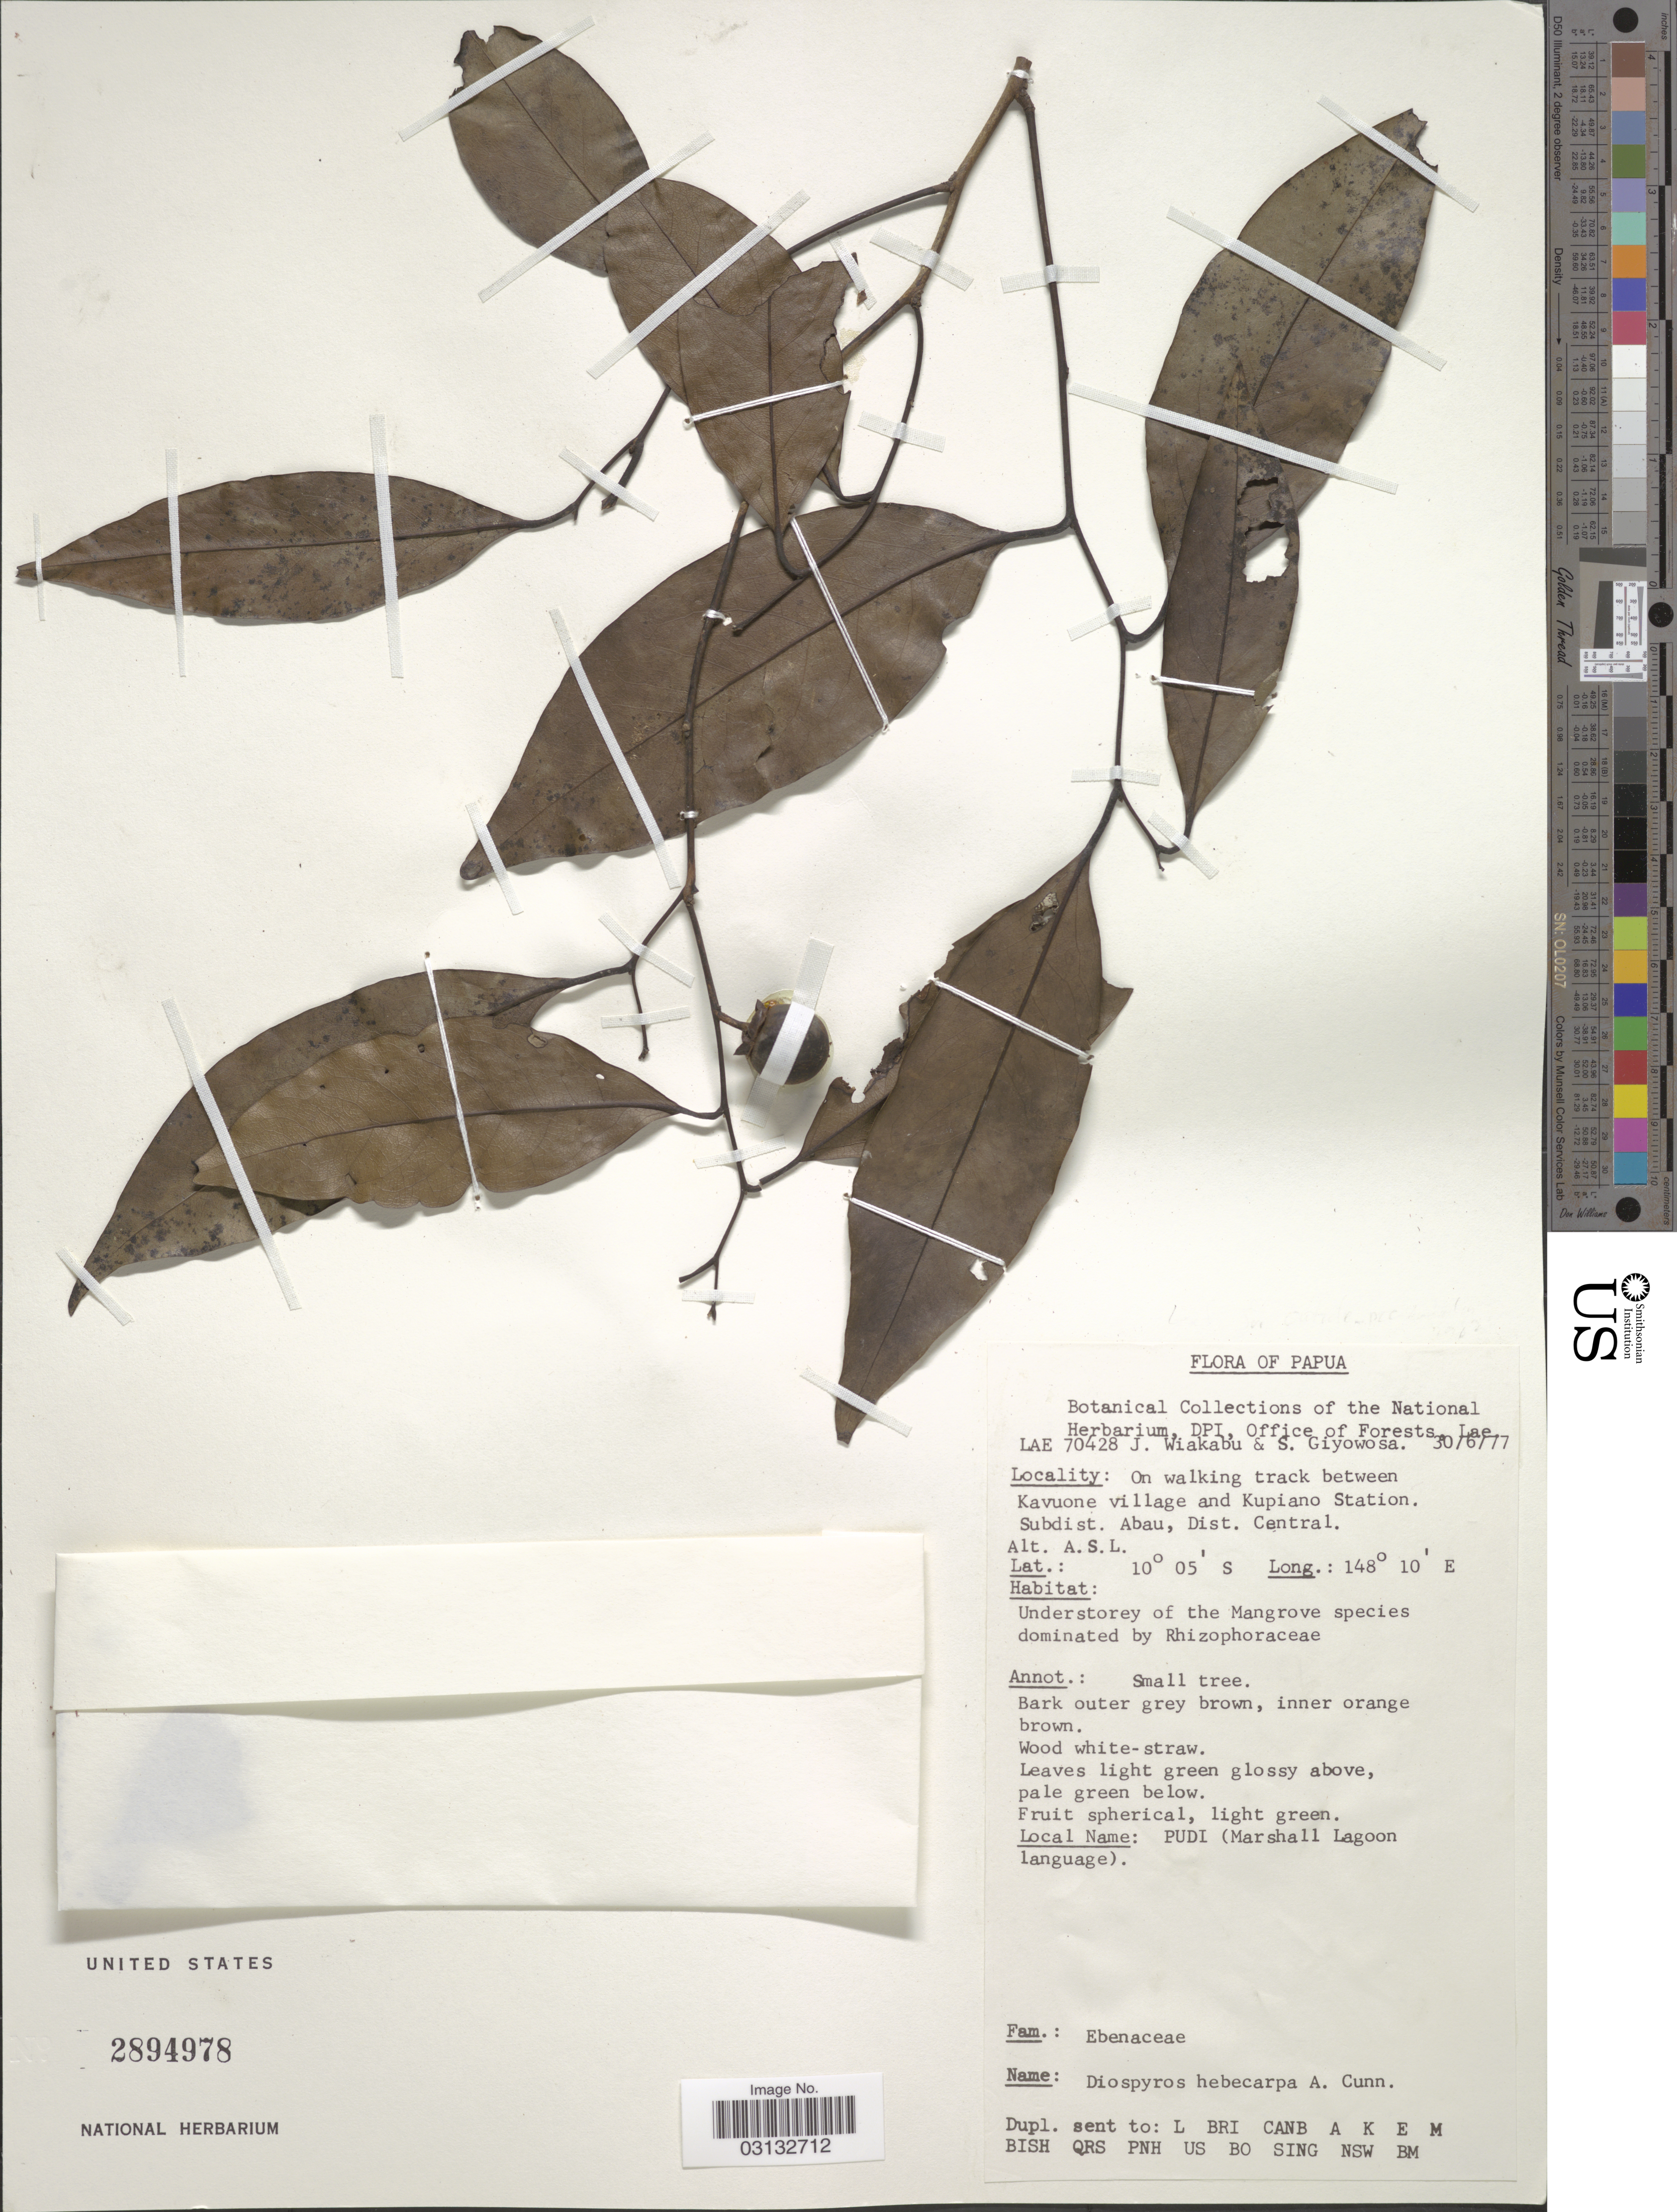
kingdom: Plantae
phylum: Tracheophyta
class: Magnoliopsida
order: Ericales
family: Ebenaceae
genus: Diospyros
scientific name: Diospyros hebecarpa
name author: Cunn. ex Benth.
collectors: J. Wiakabu & S. Giyowosa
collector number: LAE70428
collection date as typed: Transcribed d/m/y: 30/6/77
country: Papua New Guinea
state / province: Central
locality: On walking track between Kavuone village and Kupiano Station. Subdist. Abau, Dist. Central.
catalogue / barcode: US 2894978